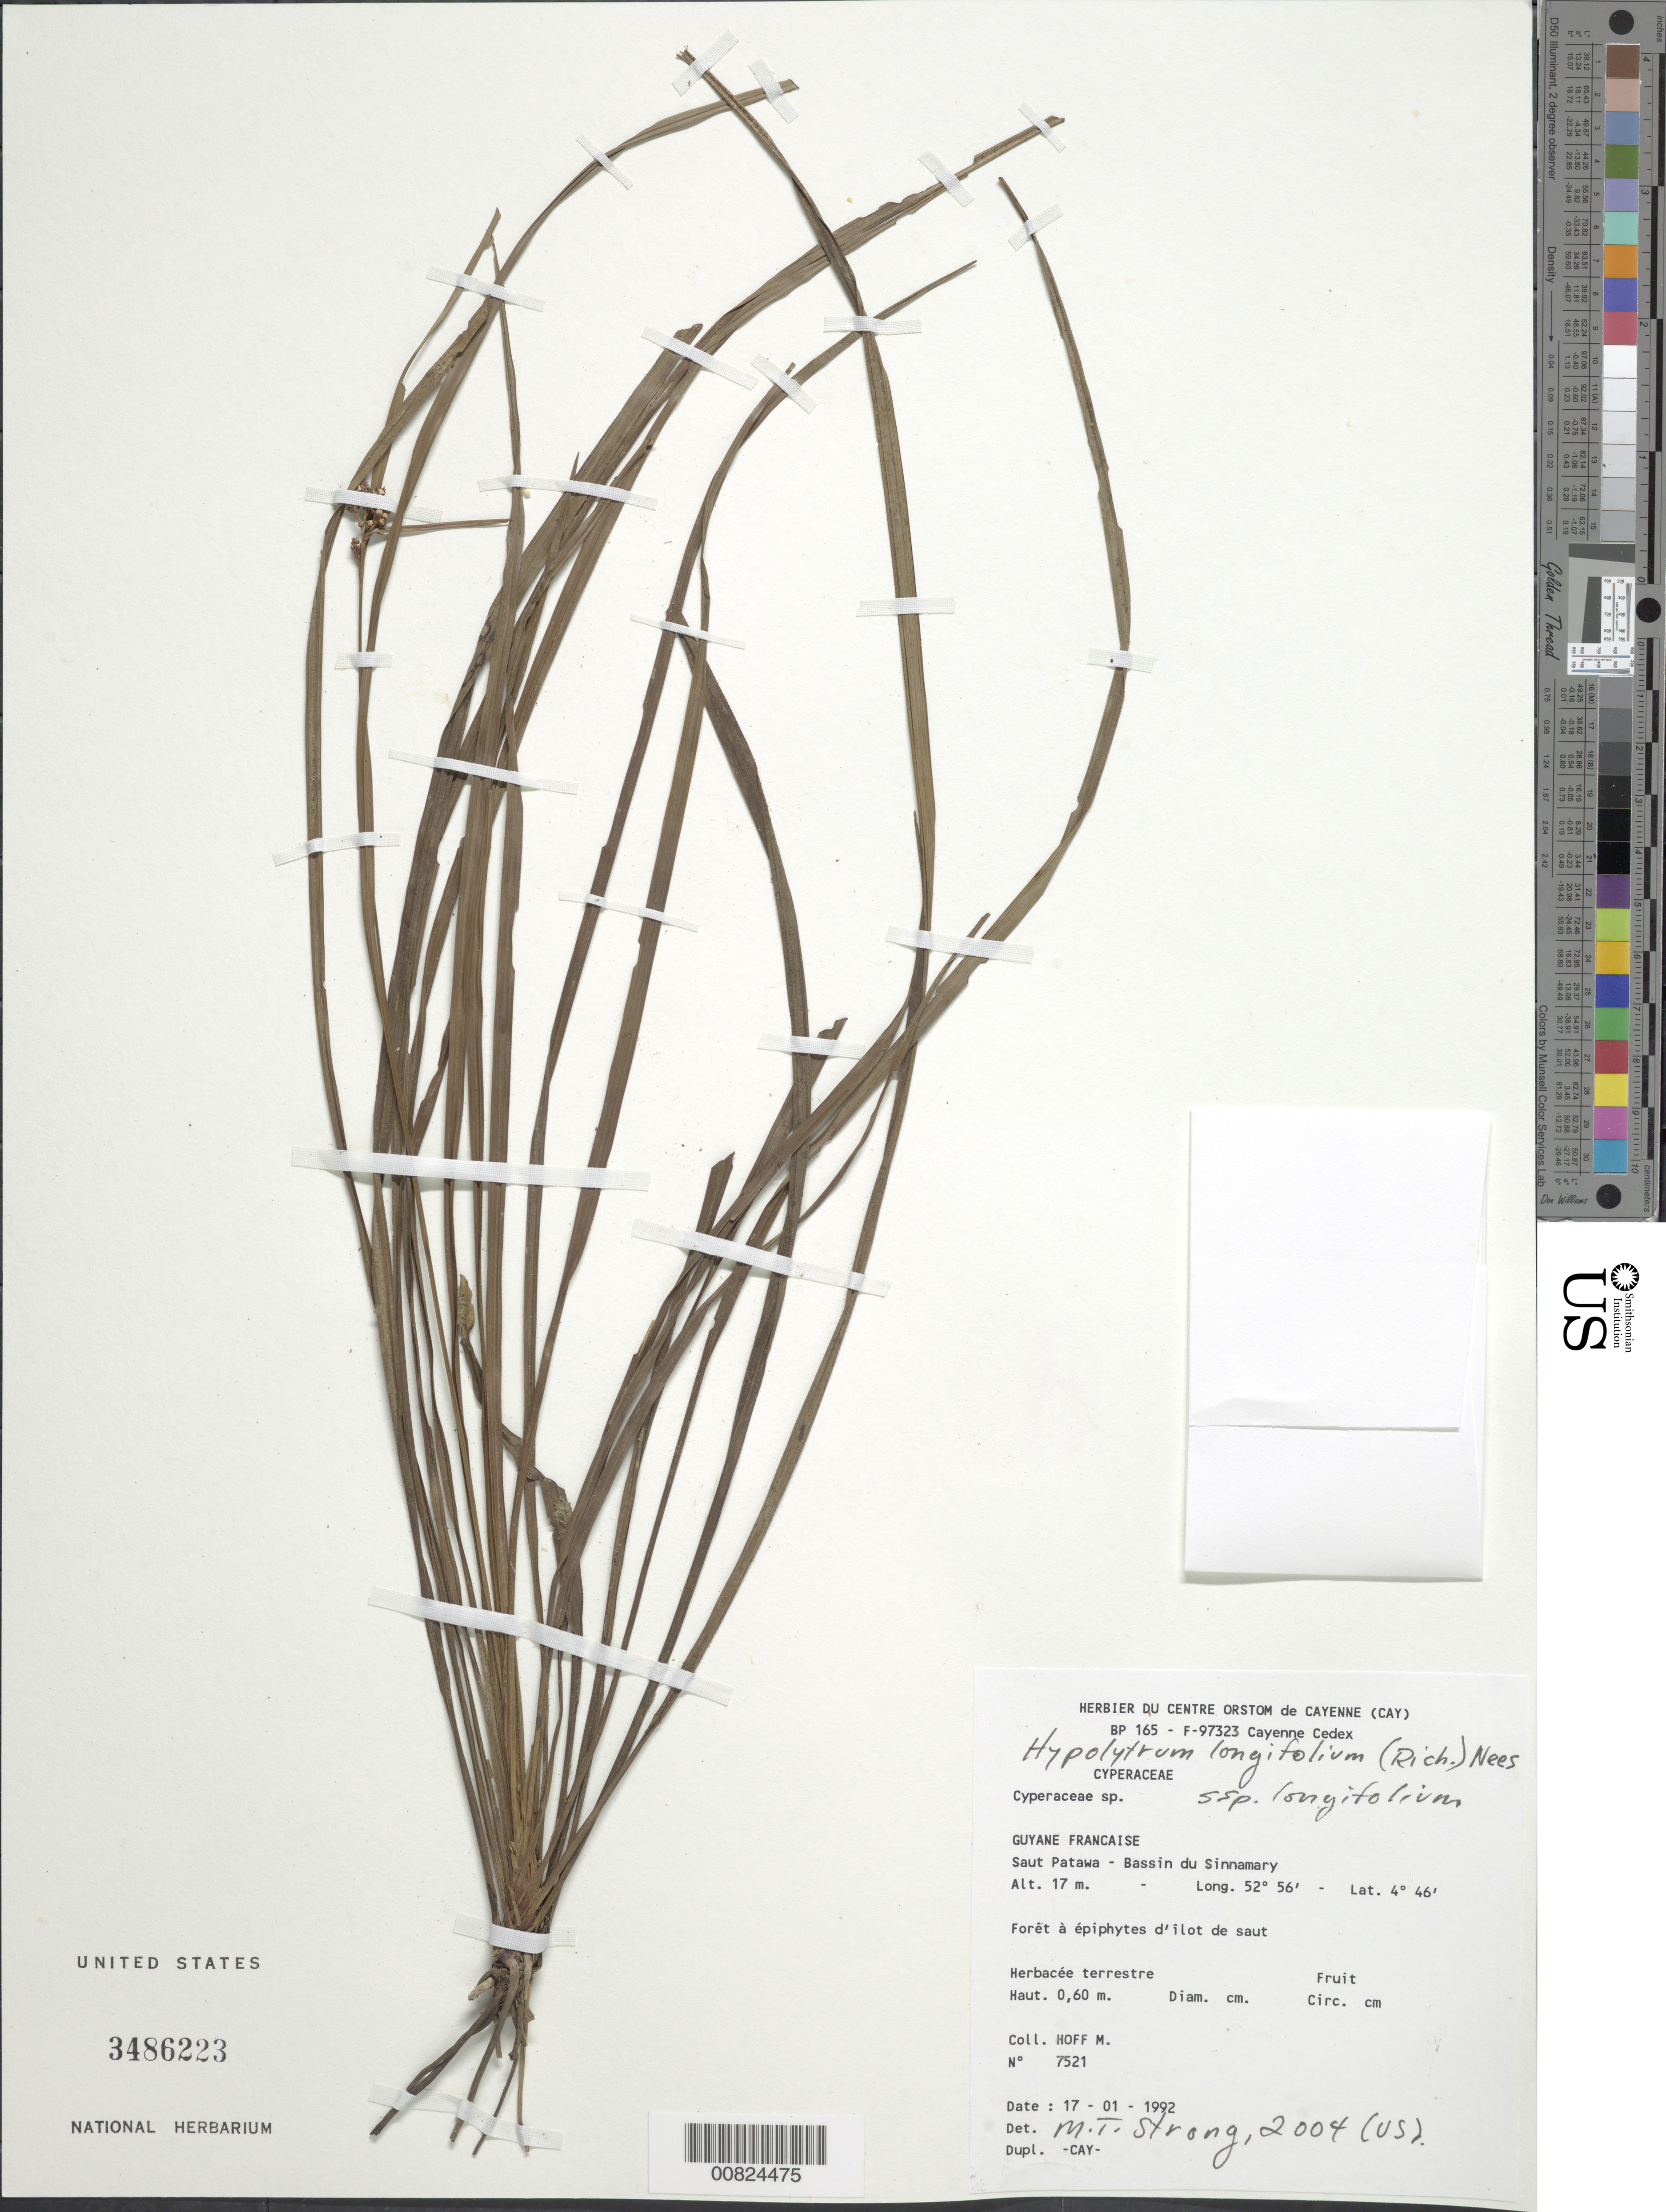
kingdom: Plantae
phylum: Tracheophyta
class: Liliopsida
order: Poales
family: Cyperaceae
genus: Hypolytrum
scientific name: Hypolytrum longifolium subsp. longifolium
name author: (Rich.) Nees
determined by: Strong, M. T., (US), Smithsonian Institution - National Museum of Natural History (UNITED STATES)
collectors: M. Hoff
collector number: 7521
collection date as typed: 17-Jan-92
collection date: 1992-01-17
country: French Guiana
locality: Saut Patawa, Bassin du Sinnamary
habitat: Forêt a epiphytes d'ilot de saut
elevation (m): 17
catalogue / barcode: US 3486223